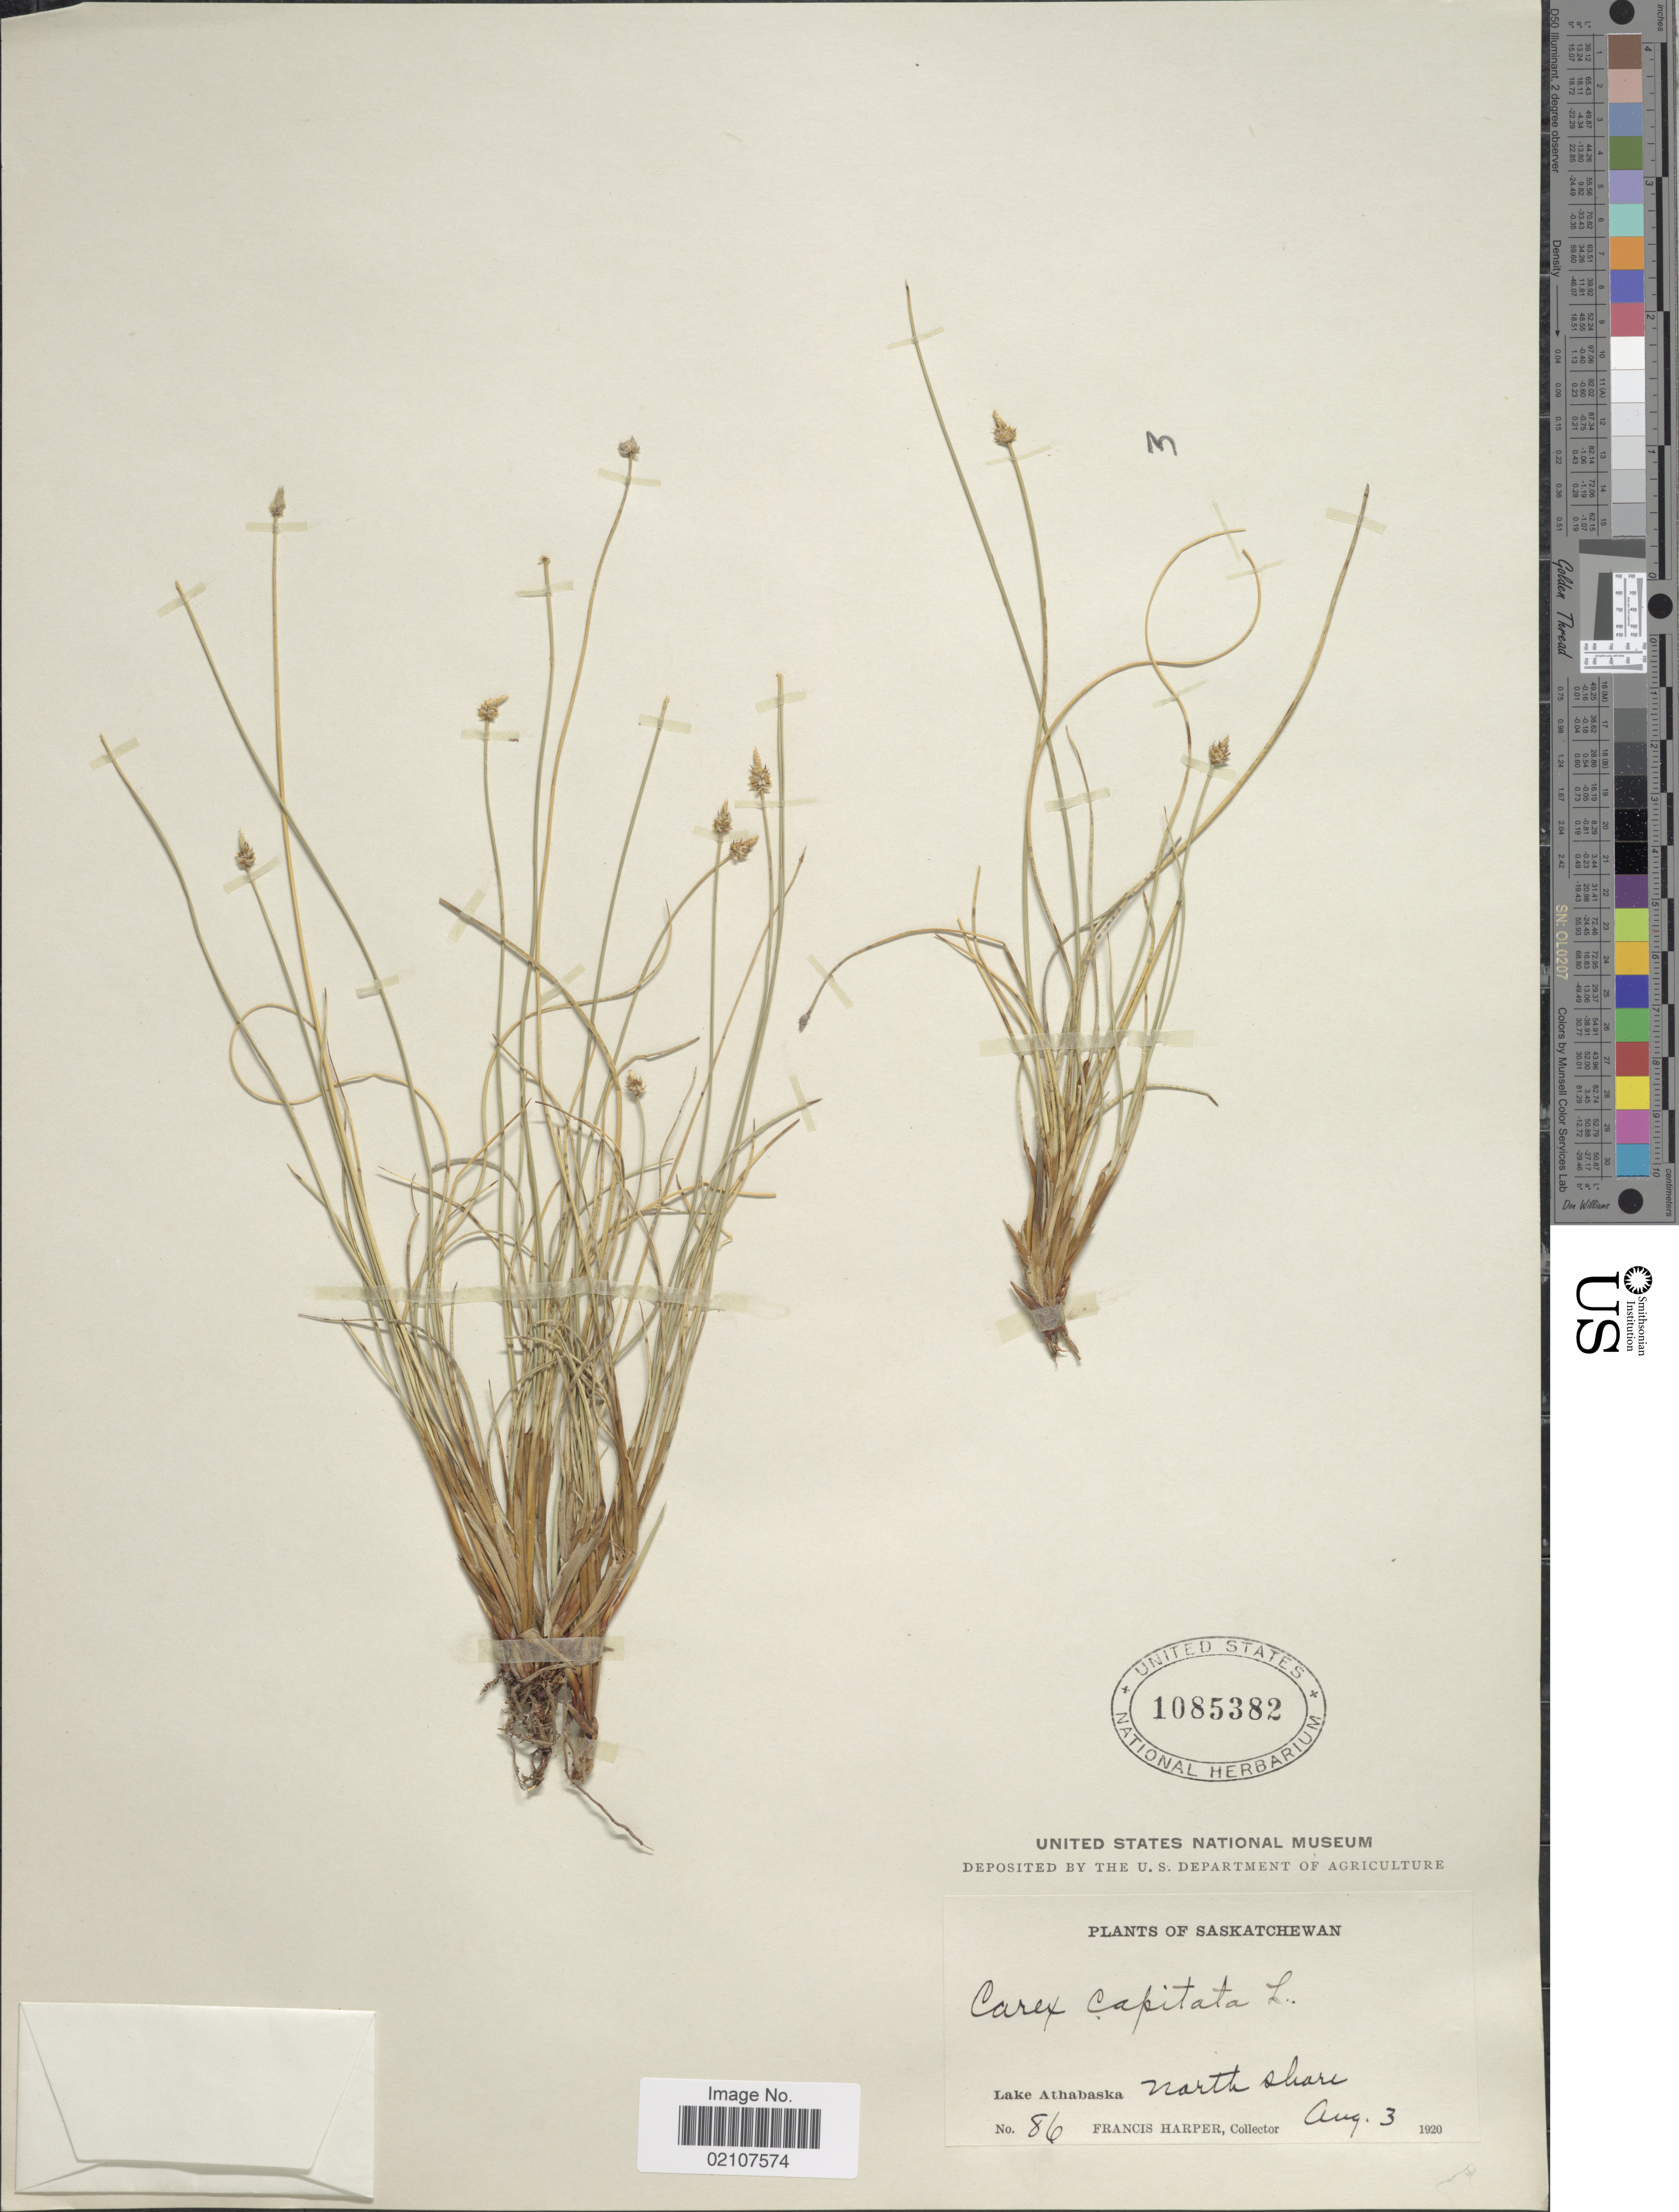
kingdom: Plantae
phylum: Tracheophyta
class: Liliopsida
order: Poales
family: Cyperaceae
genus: Carex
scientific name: Carex capitata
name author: L.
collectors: F. Harper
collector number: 86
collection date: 1920-08-03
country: Canada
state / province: Saskatchewan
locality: Lake Athabaska, North shore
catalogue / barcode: US 1085382